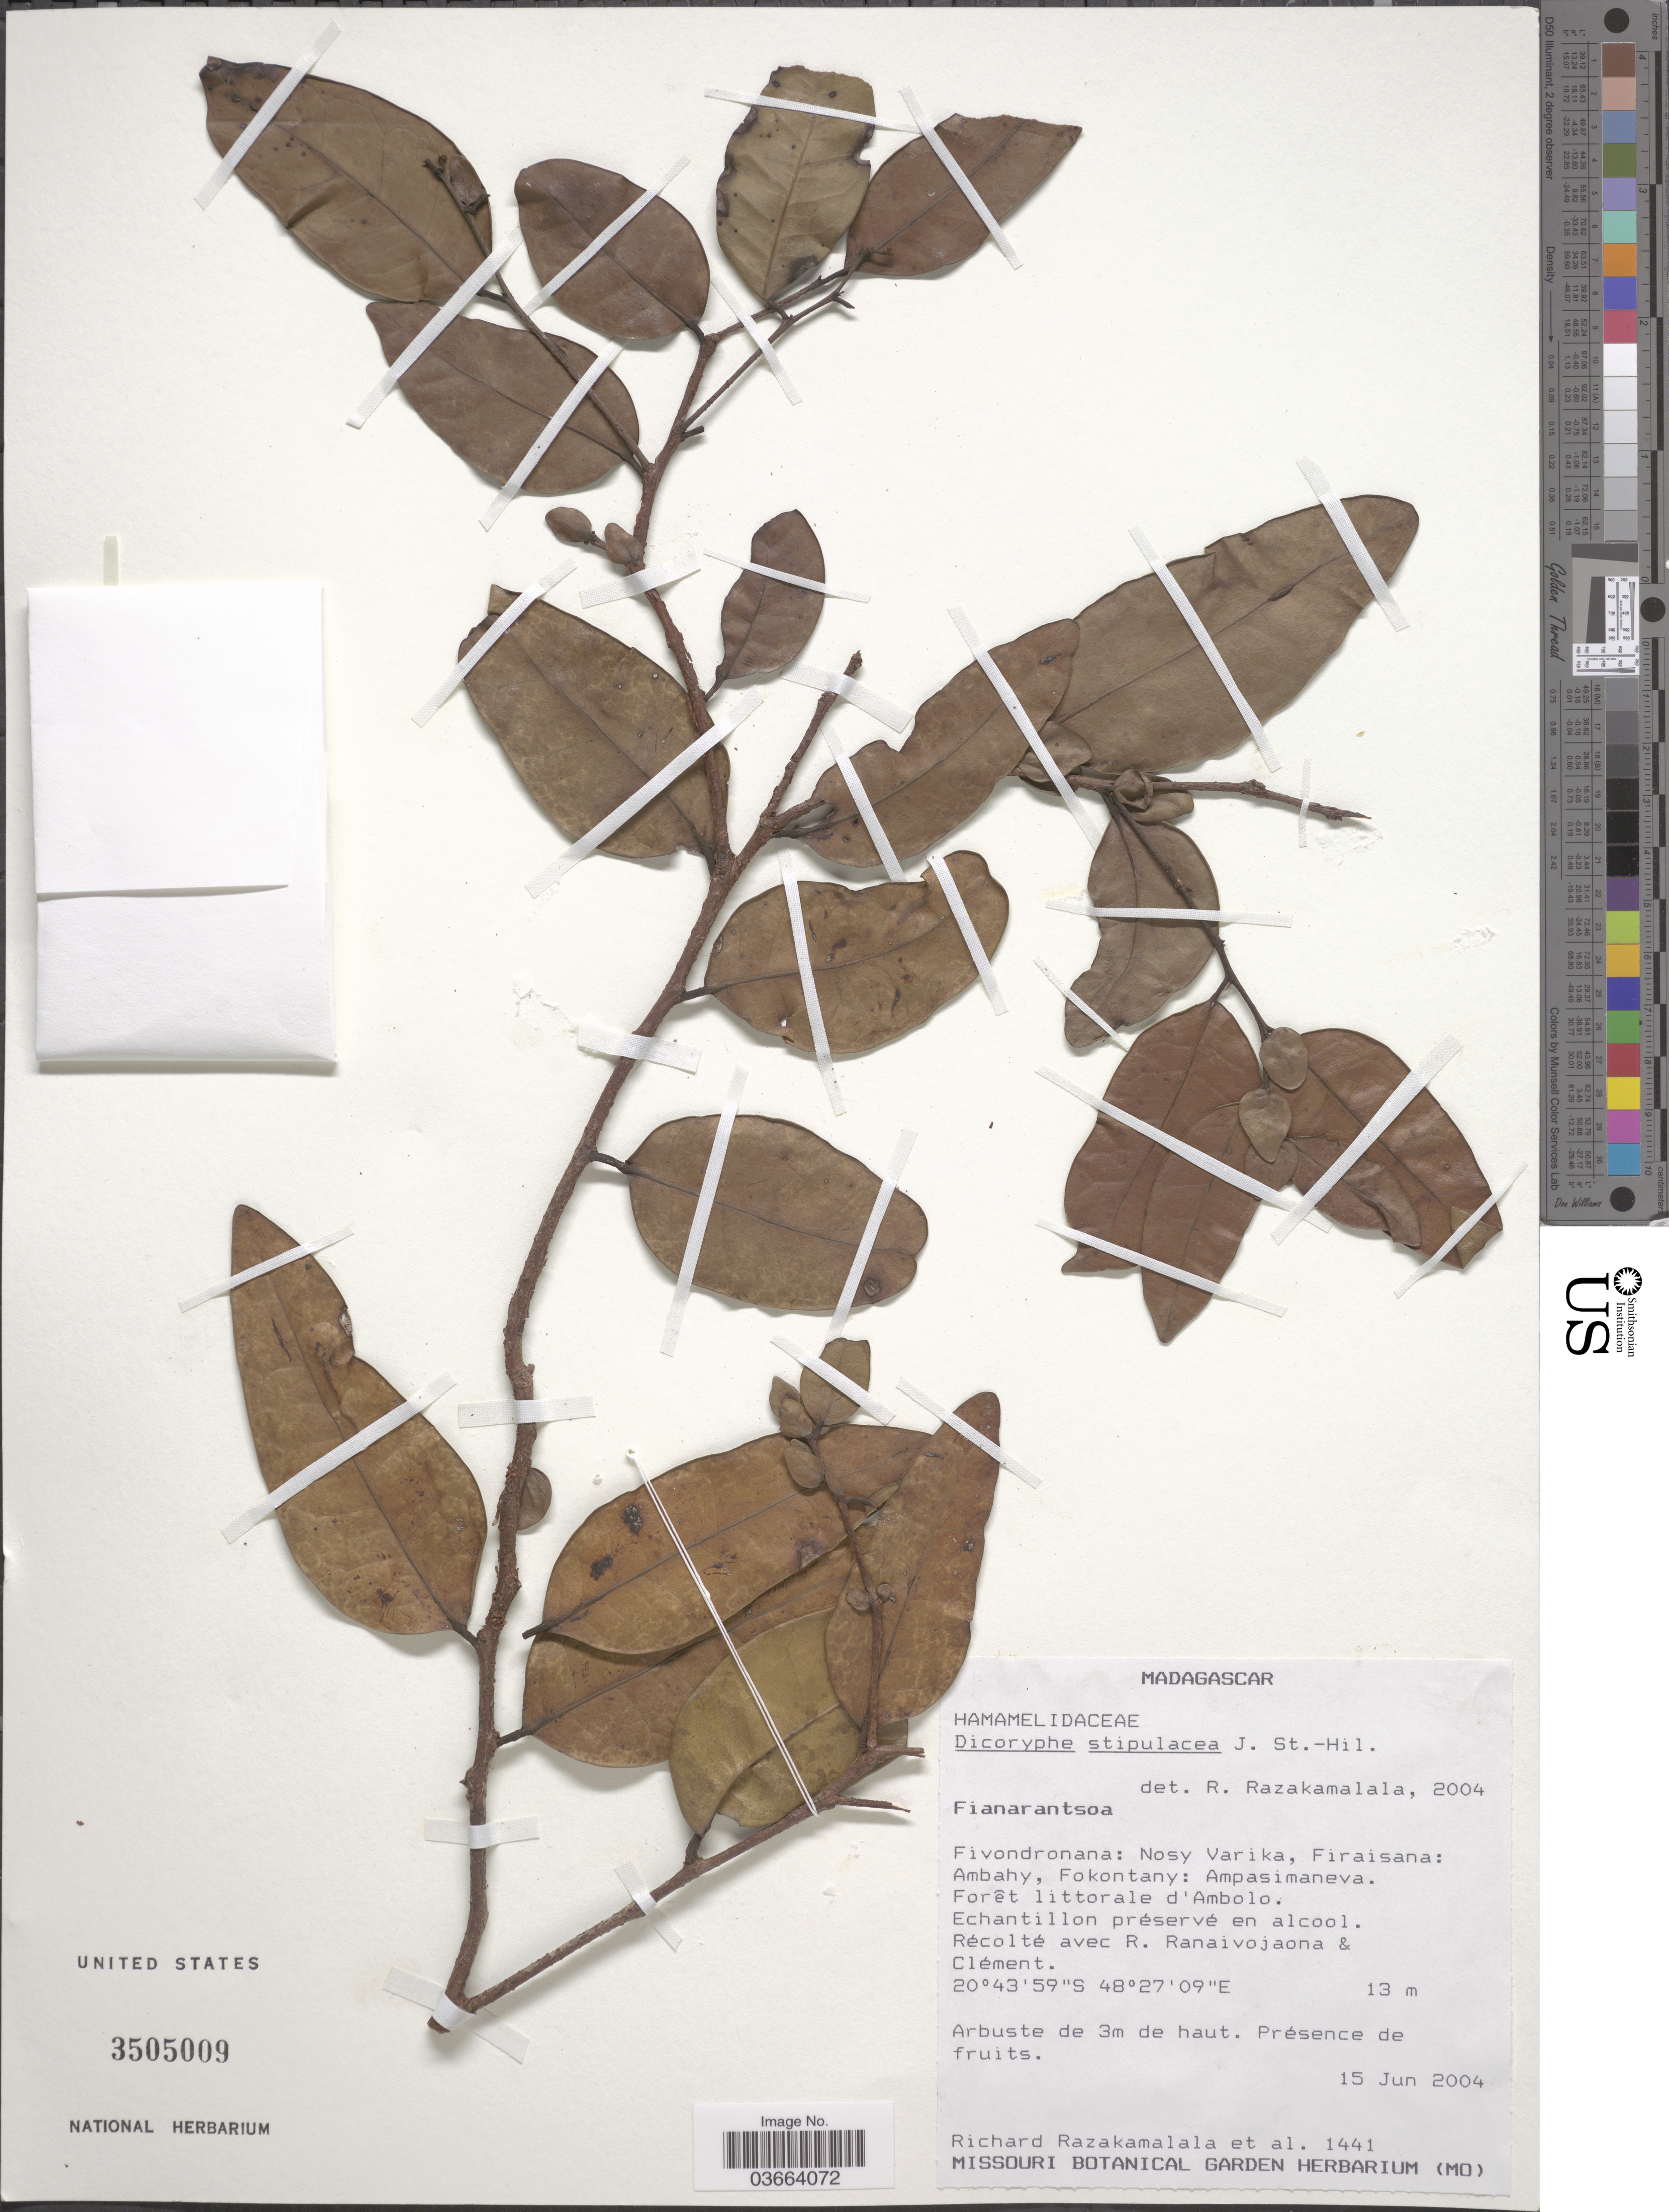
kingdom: Plantae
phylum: Tracheophyta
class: Magnoliopsida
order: Saxifragales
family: Hamamelidaceae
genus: Dicoryphe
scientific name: Dicoryphe stipulacea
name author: J. St.-Hil.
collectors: R. Razakamalala, R. Ranaivojaona & -. Clement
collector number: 1441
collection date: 2004-06-15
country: Madagascar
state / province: Vatovavy Fitovinany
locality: Fivondronana: Nosy Varika, Firaisana: Ambahy, Fokontany: Ampasimaneva. Forêt littorale d'Ambolo.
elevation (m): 13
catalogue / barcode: US 3505009